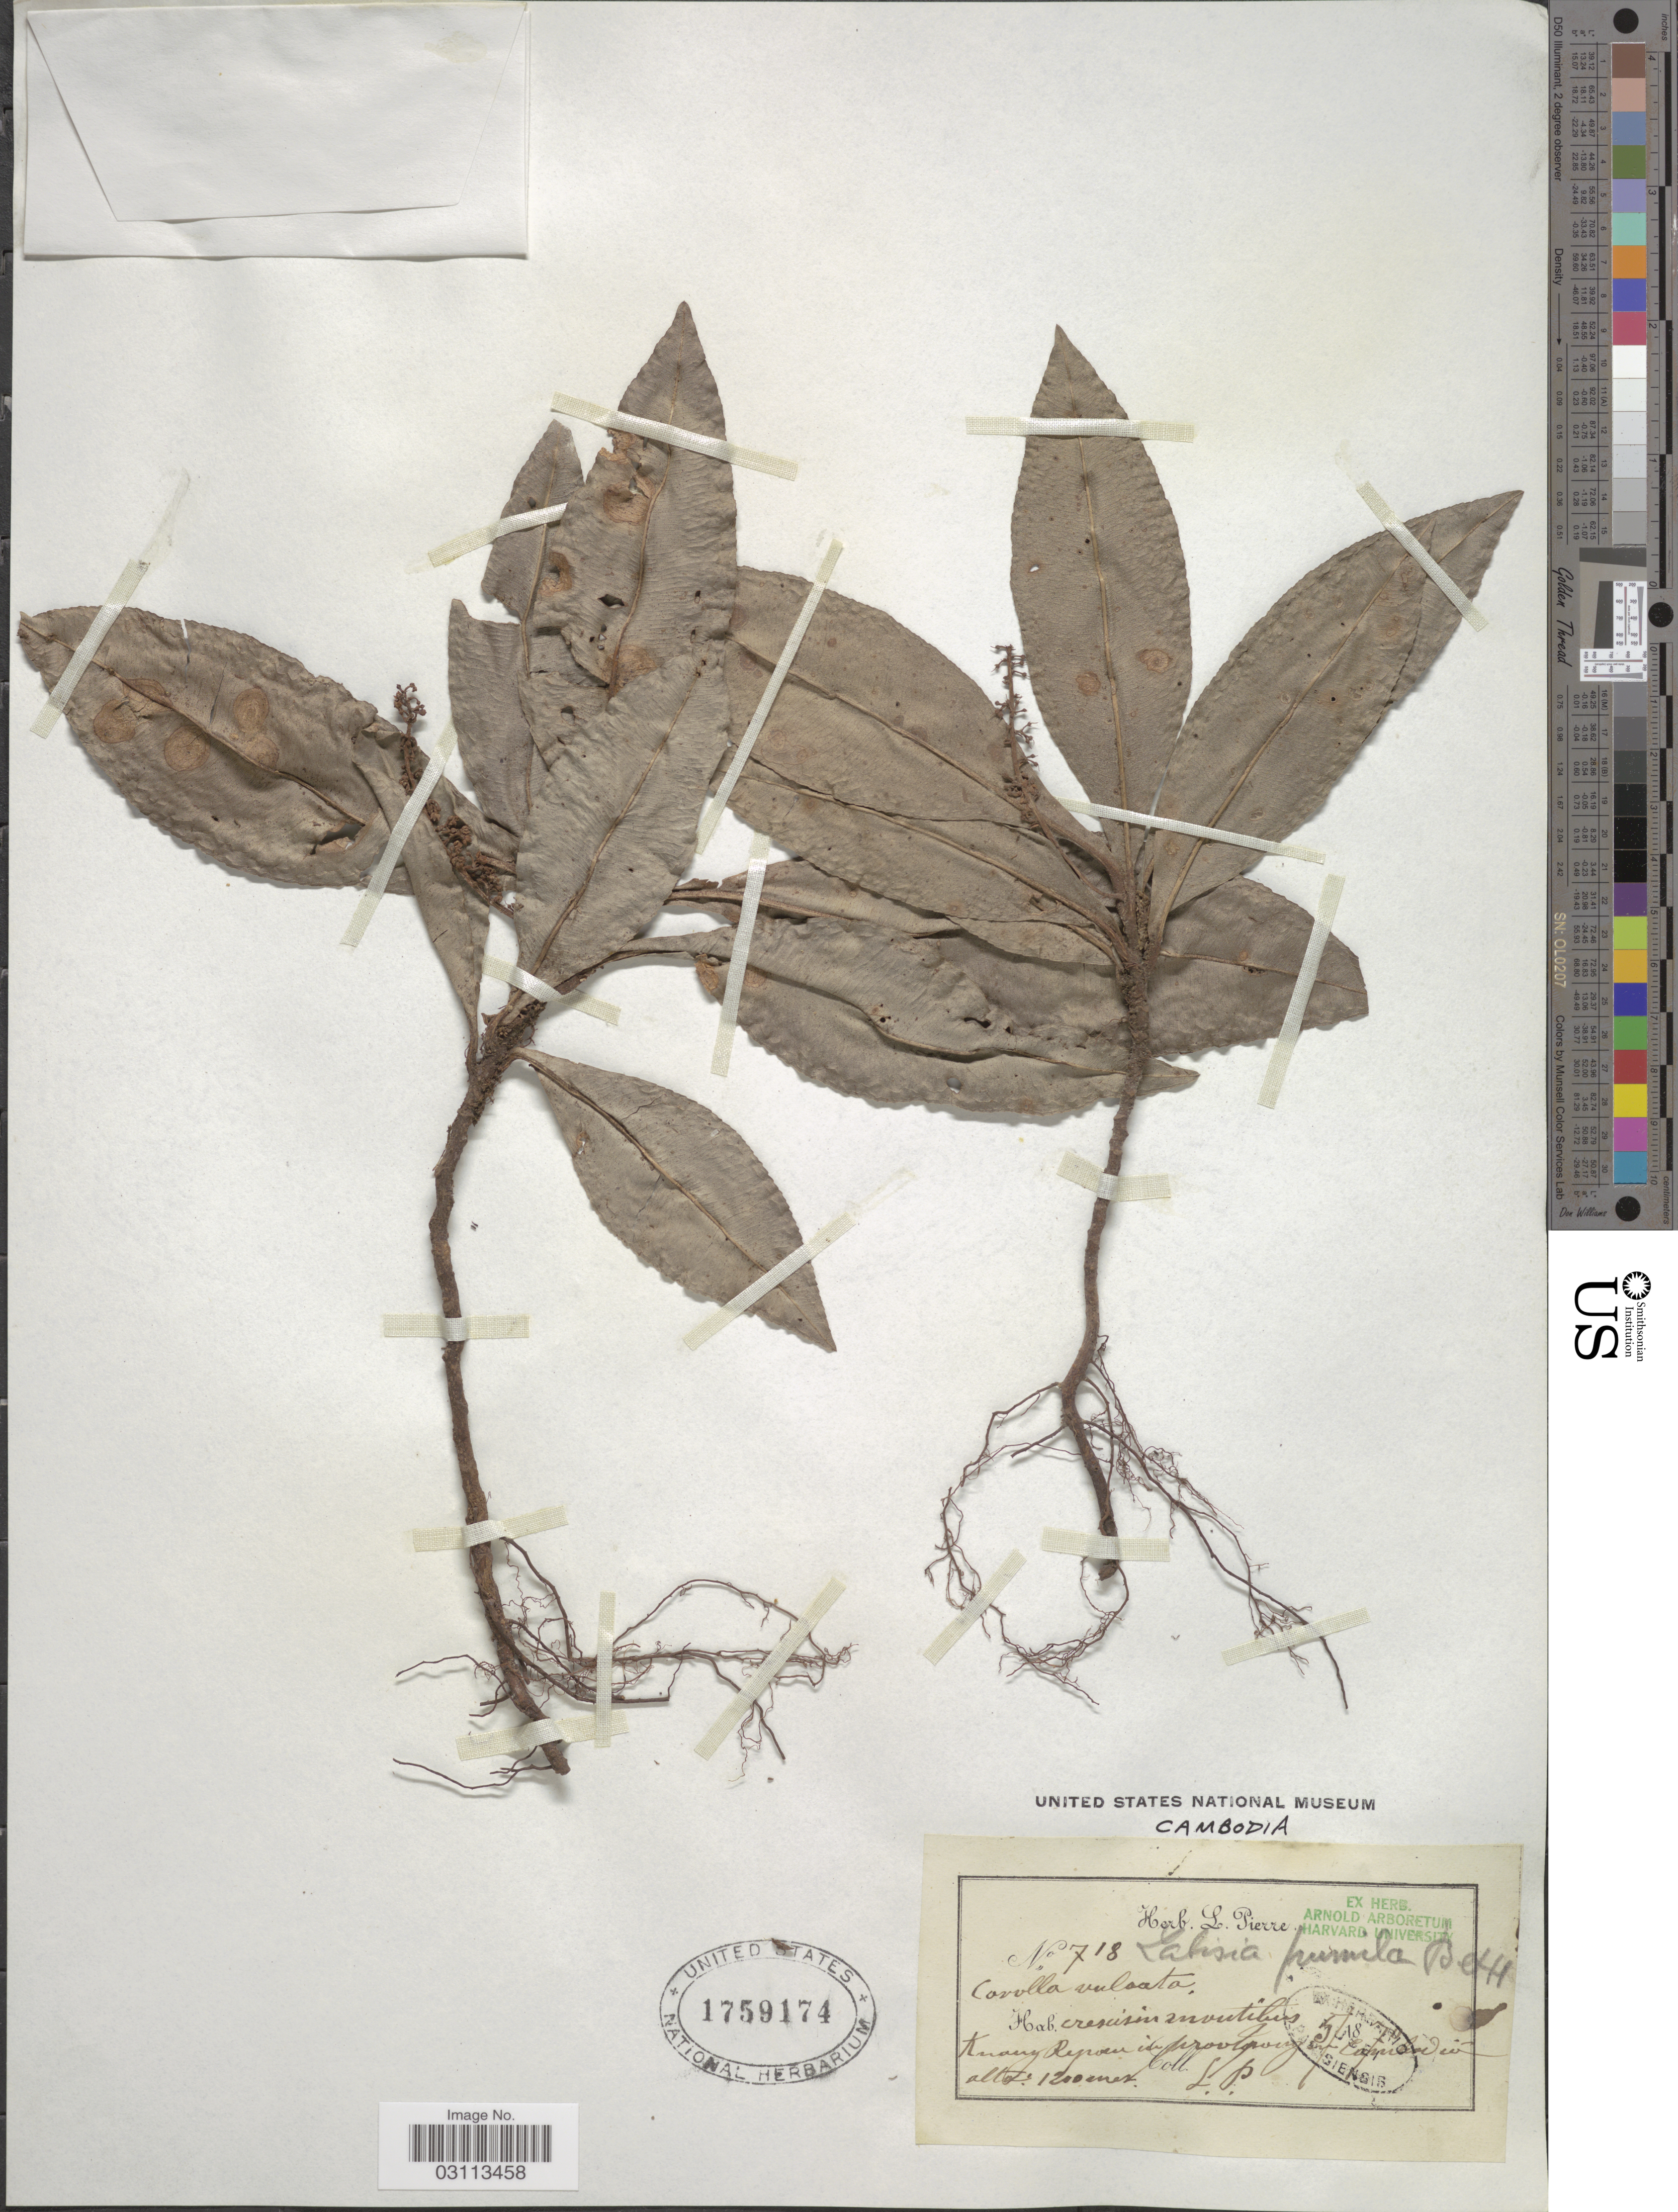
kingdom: Plantae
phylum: Tracheophyta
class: Magnoliopsida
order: Ericales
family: Primulaceae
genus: Labisia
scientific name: Labisia pumila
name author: (Blume) Fern.-Vill.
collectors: L. Pierre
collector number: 718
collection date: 1870-05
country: Cambodia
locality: Kuang Repoen in prov. Epong in Cambodia.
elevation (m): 1200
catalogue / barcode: US 1759174